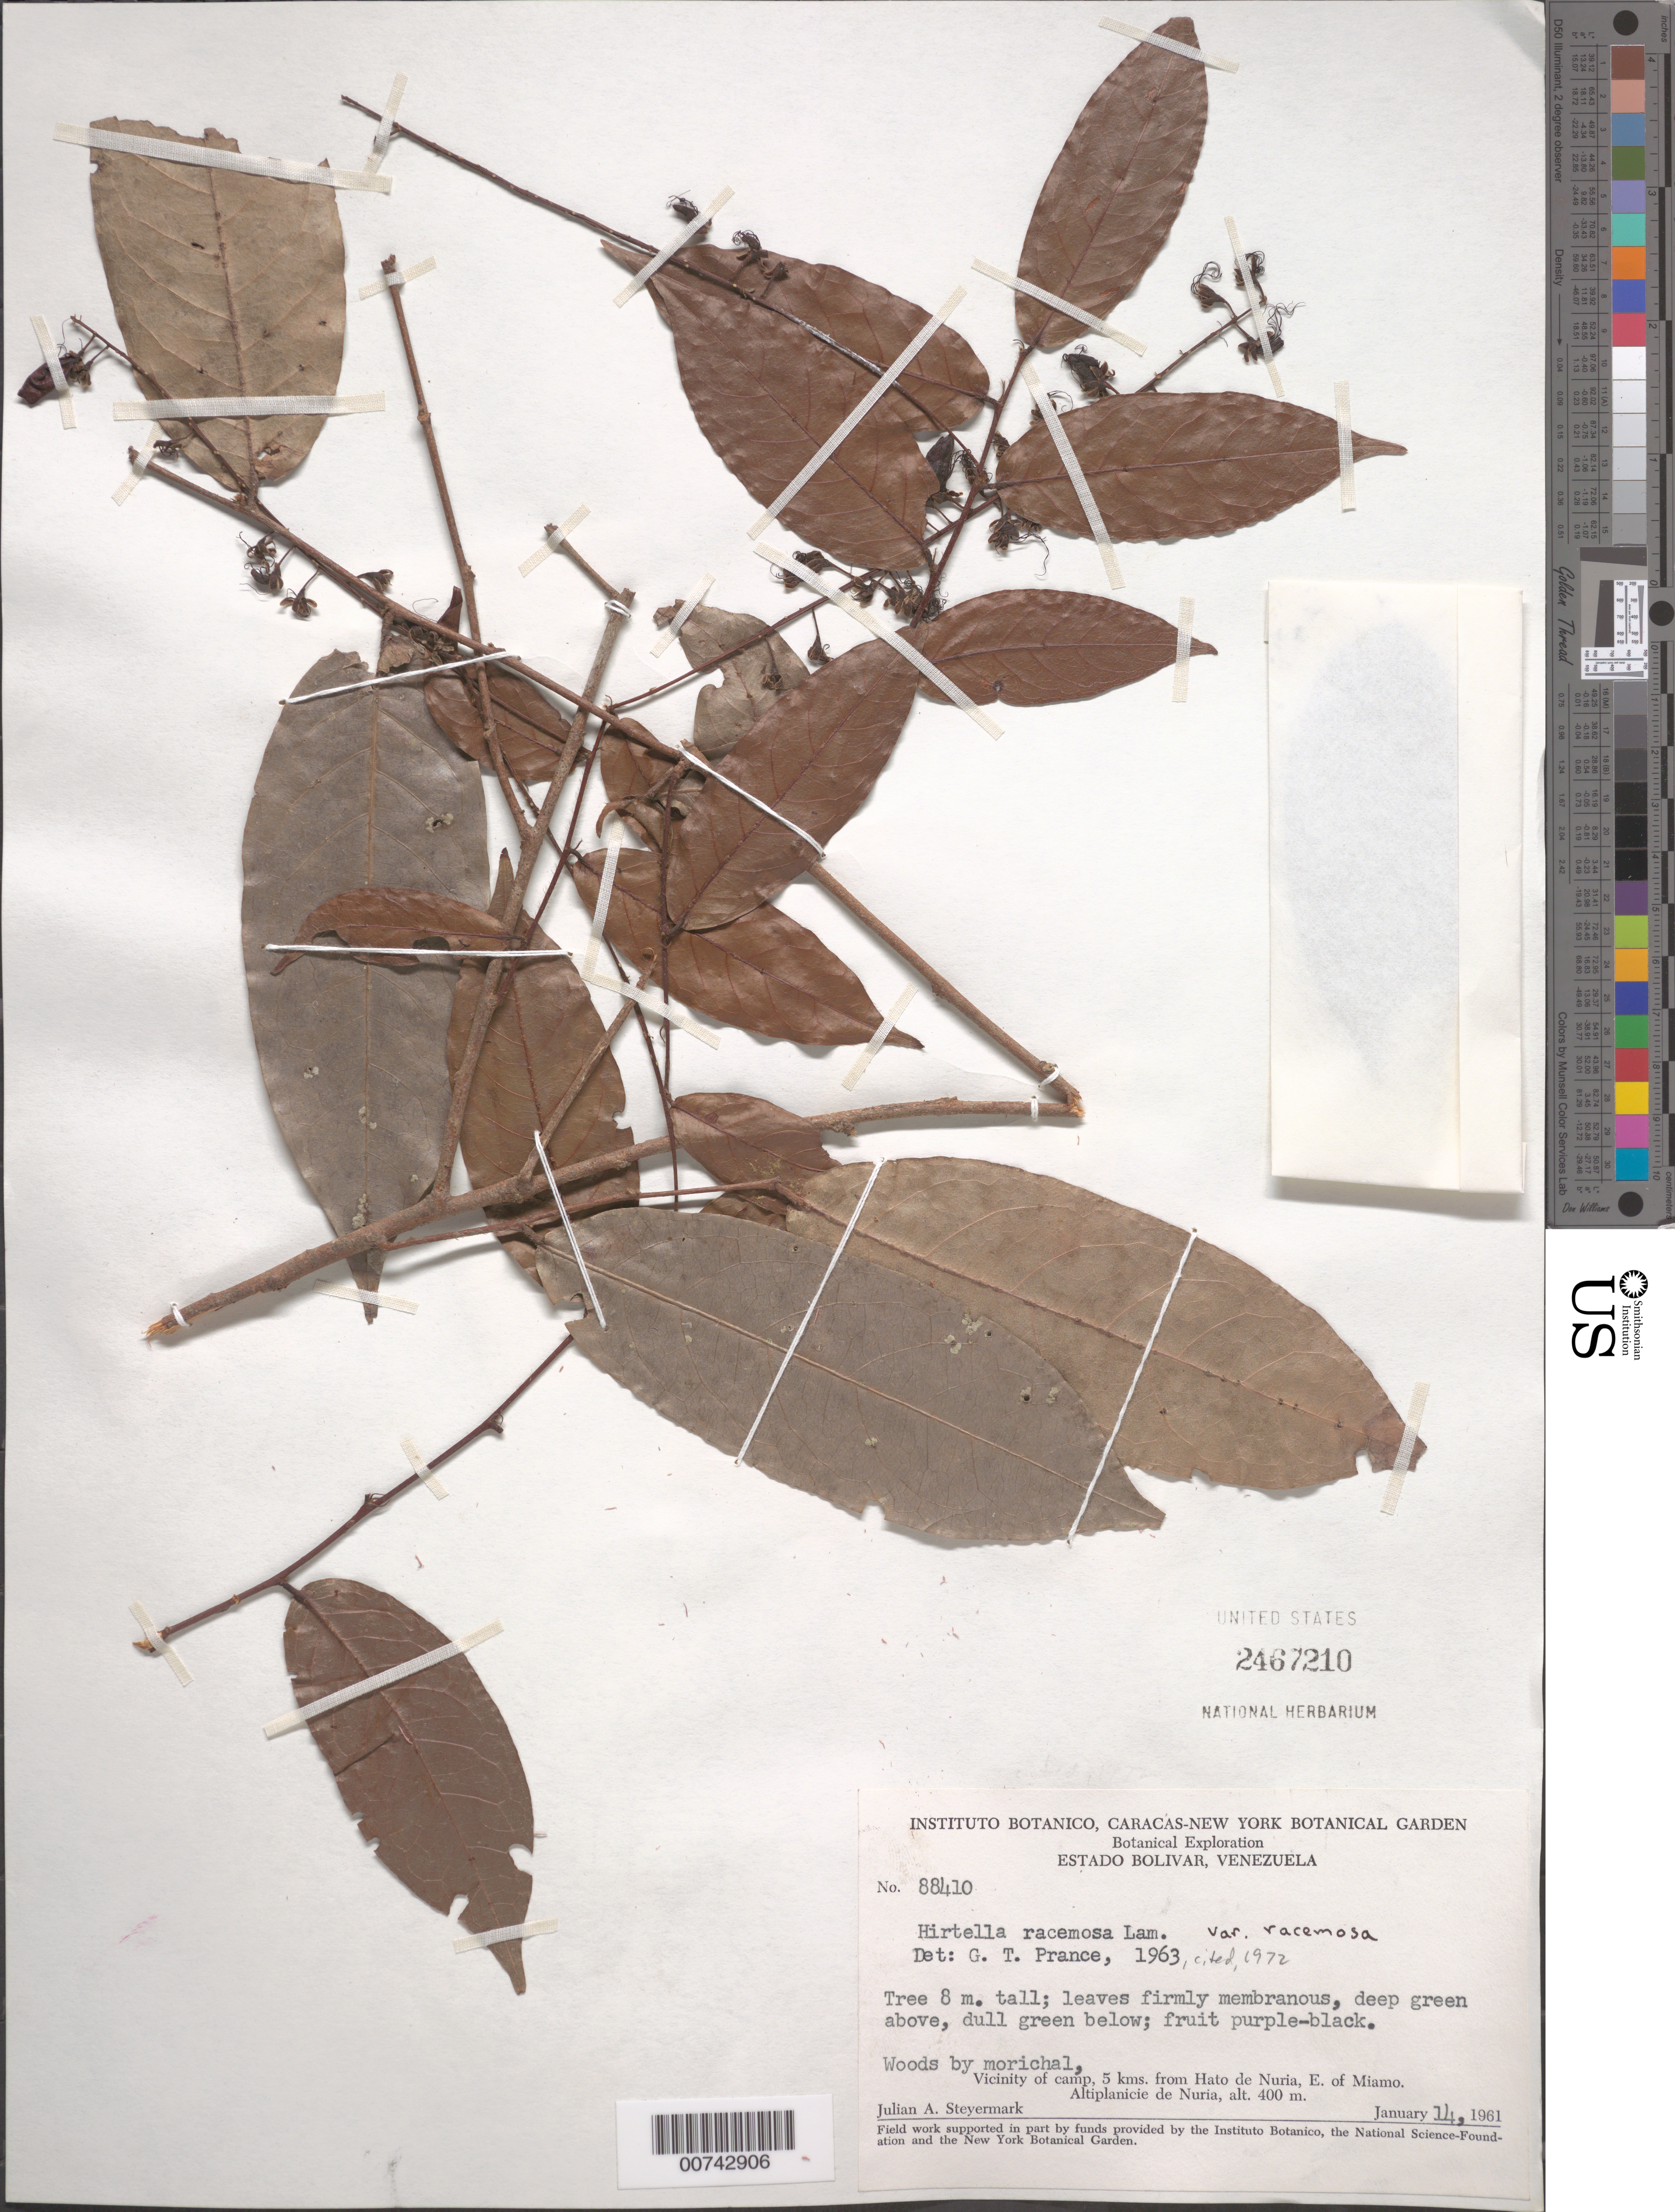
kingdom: Plantae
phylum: Tracheophyta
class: Magnoliopsida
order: Malpighiales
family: Chrysobalanaceae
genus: Hirtella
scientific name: Hirtella racemosa var. racemosa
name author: Lam.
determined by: Prance, G. T.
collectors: J. Steyermark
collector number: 88410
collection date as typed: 14-Jan-61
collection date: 1961-01-14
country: Venezuela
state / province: Bolívar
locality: Hato de Nuria, 5 km from; E of Miamo, Altiplanicie de Nuria, vic of camp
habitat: Woods by morichal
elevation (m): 400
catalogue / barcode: US 2467210